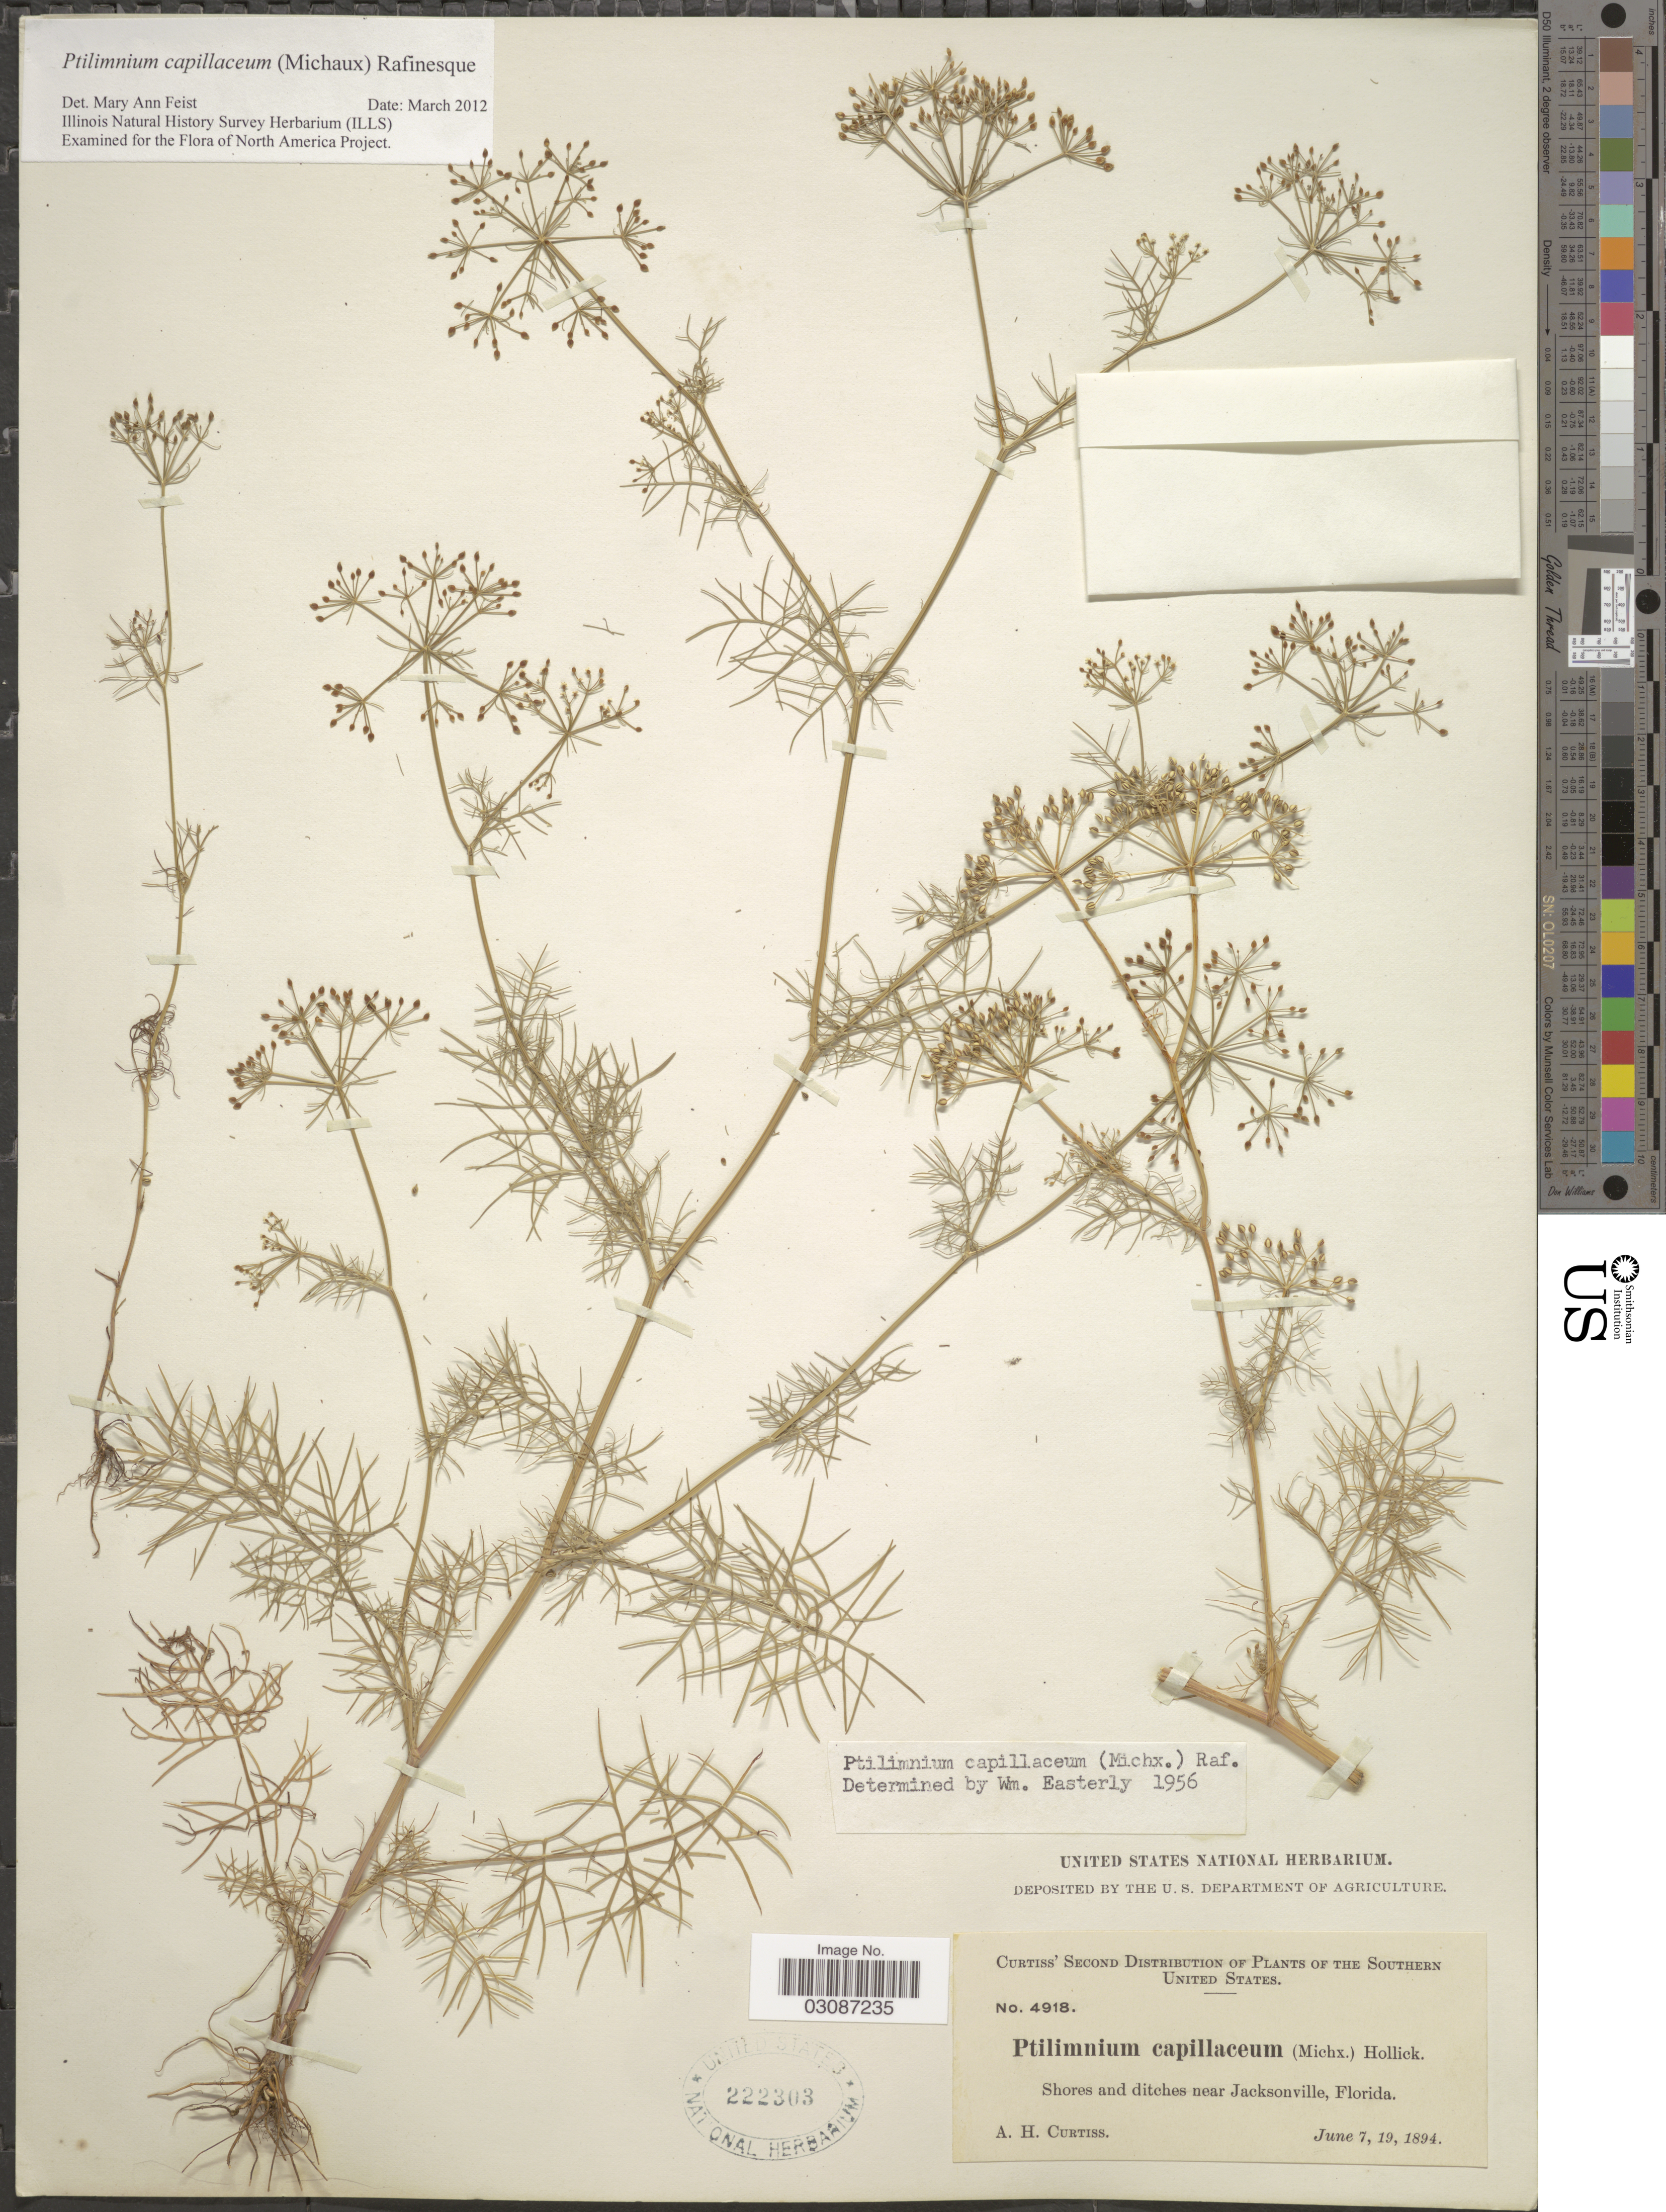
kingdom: Plantae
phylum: Tracheophyta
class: Magnoliopsida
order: Apiales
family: Apiaceae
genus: Ptilimnium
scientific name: Ptilimnium capillaceum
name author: (Michx.) Raf.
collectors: A. H. Curtiss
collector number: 4918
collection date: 1894-06-07/1894-06-19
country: United States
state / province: Florida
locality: Southern United States. Near Jacksonville.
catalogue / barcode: US 222303